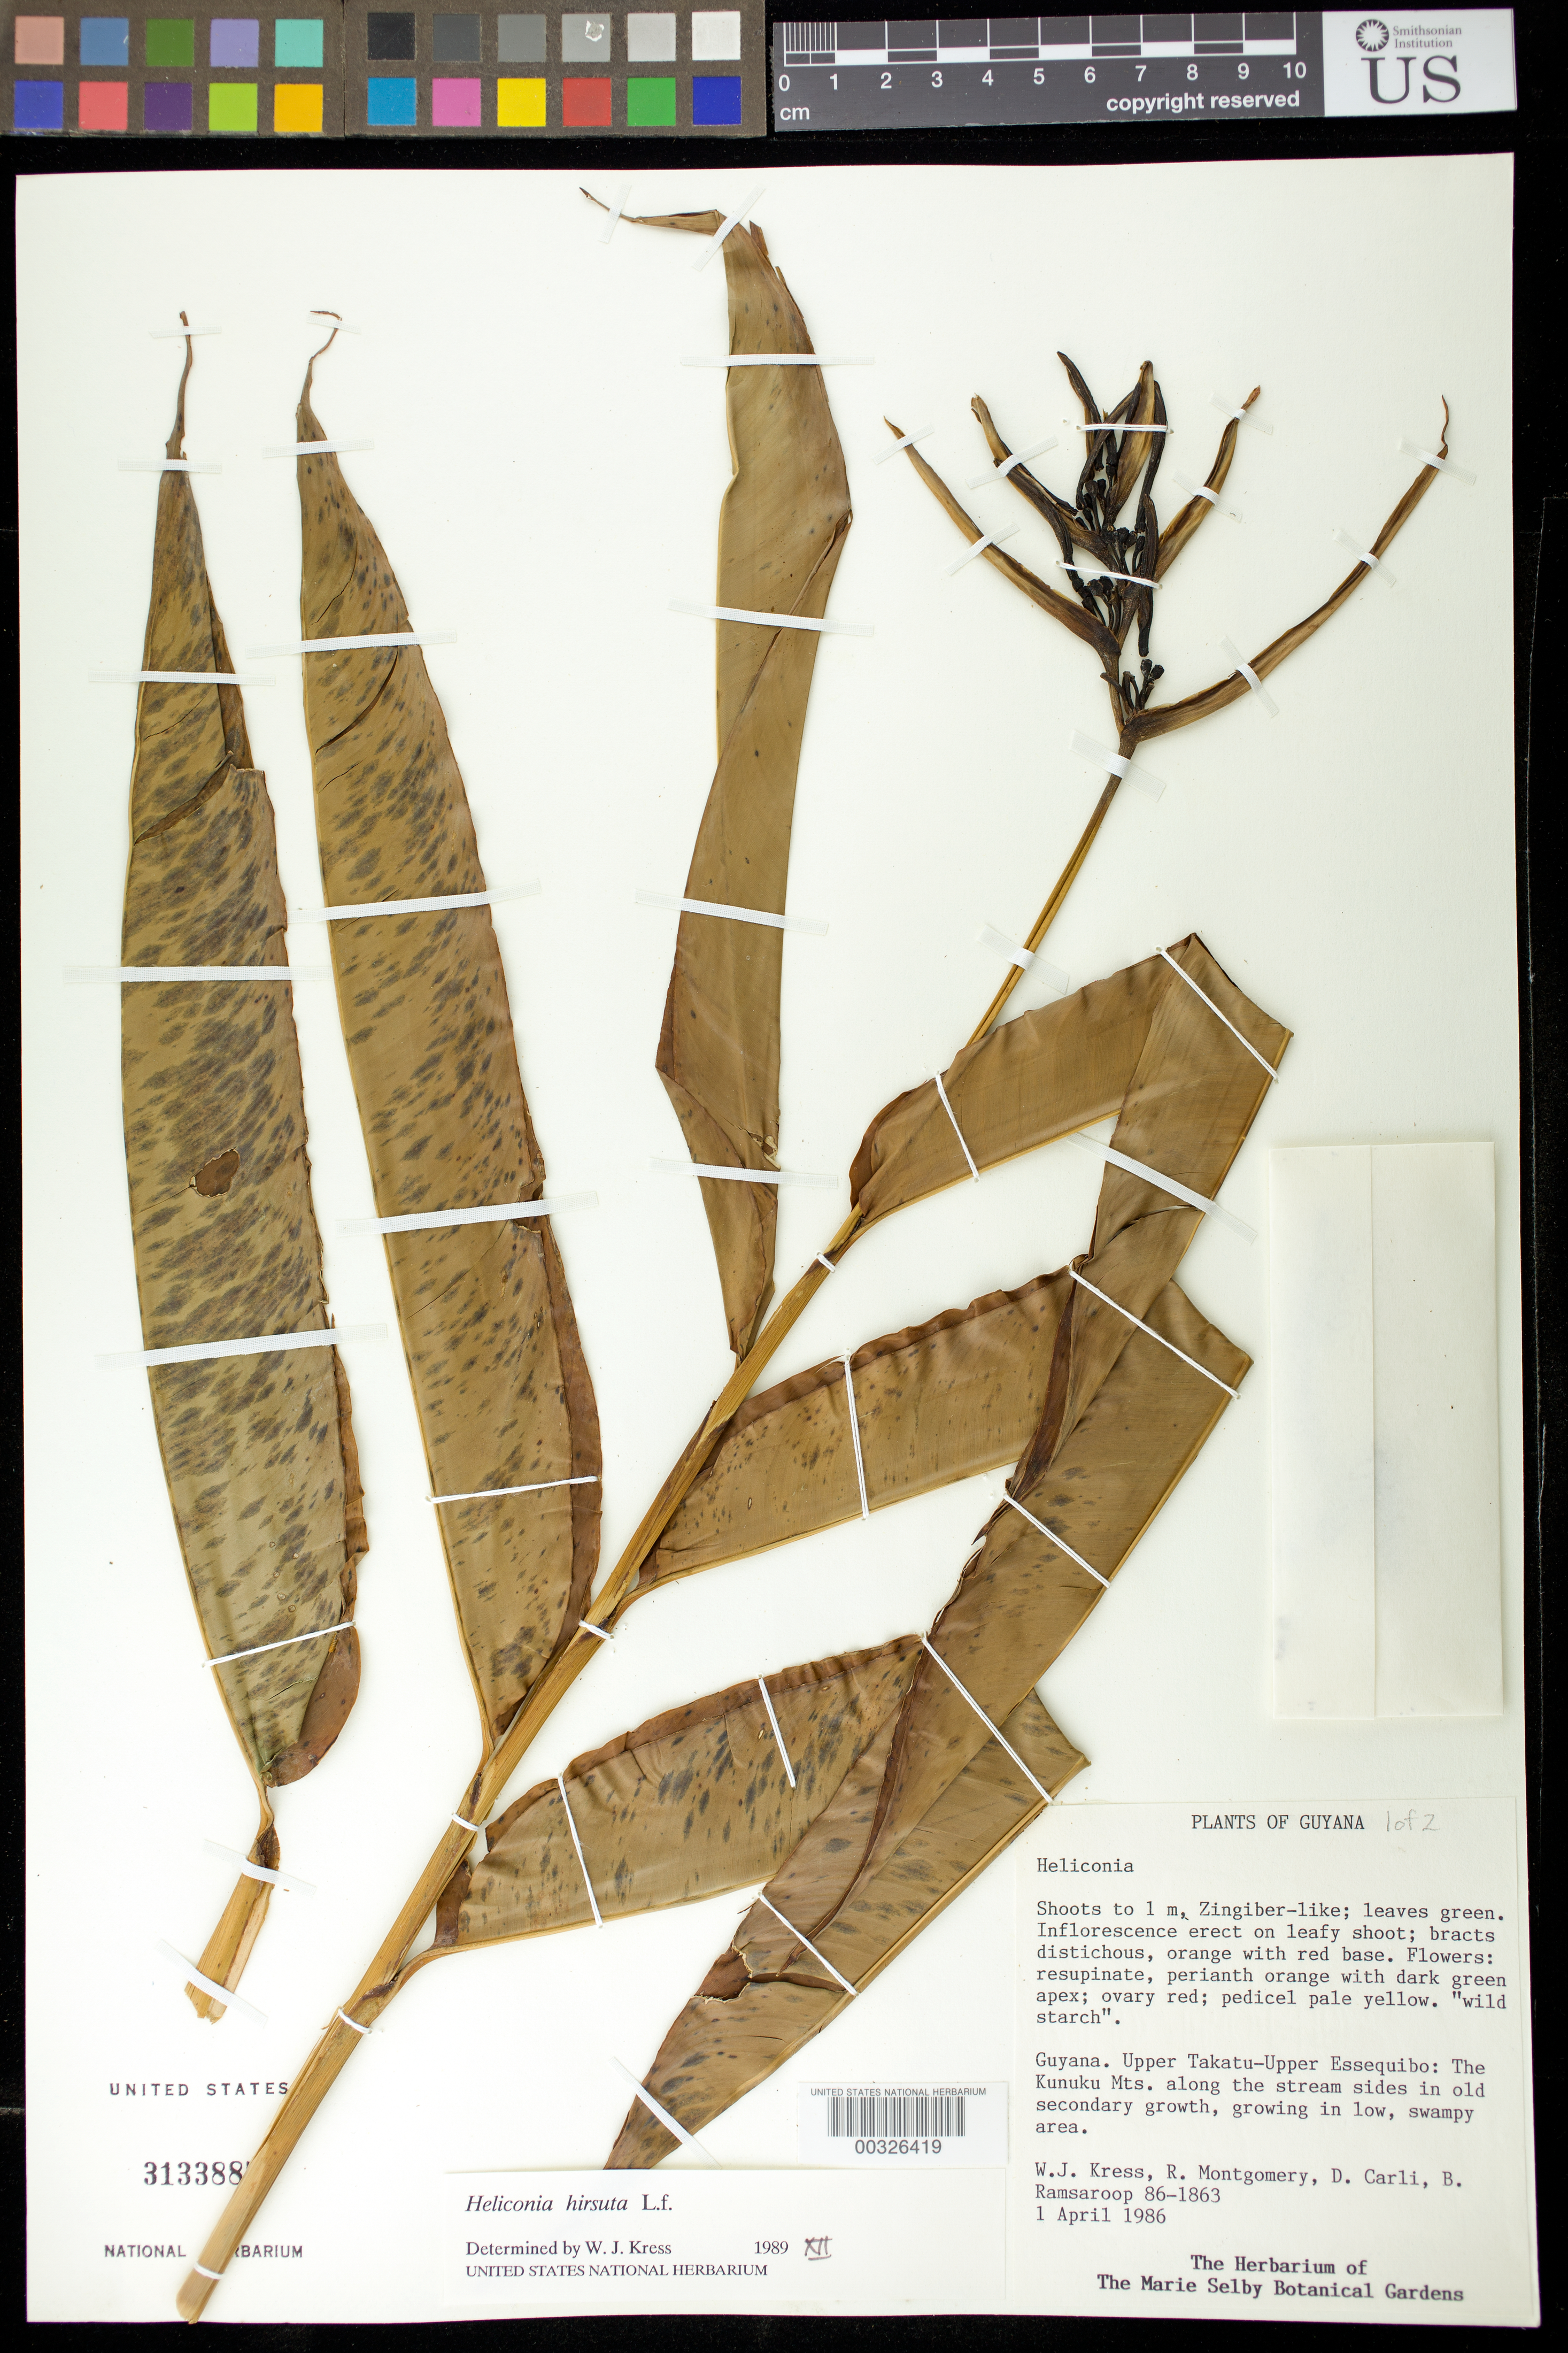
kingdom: Plantae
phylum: Tracheophyta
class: Liliopsida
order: Zingiberales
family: Heliconiaceae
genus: Heliconia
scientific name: Heliconia hirsuta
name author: L. f.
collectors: W. J. Kress, R. Montgomery, D. Carli & B. Ramsaroop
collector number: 86-1863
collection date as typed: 01 Apr 1986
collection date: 1986-04-01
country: Guyana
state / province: U. Takutu-U. Essequibo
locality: The kunuku mts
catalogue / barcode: US 3133885